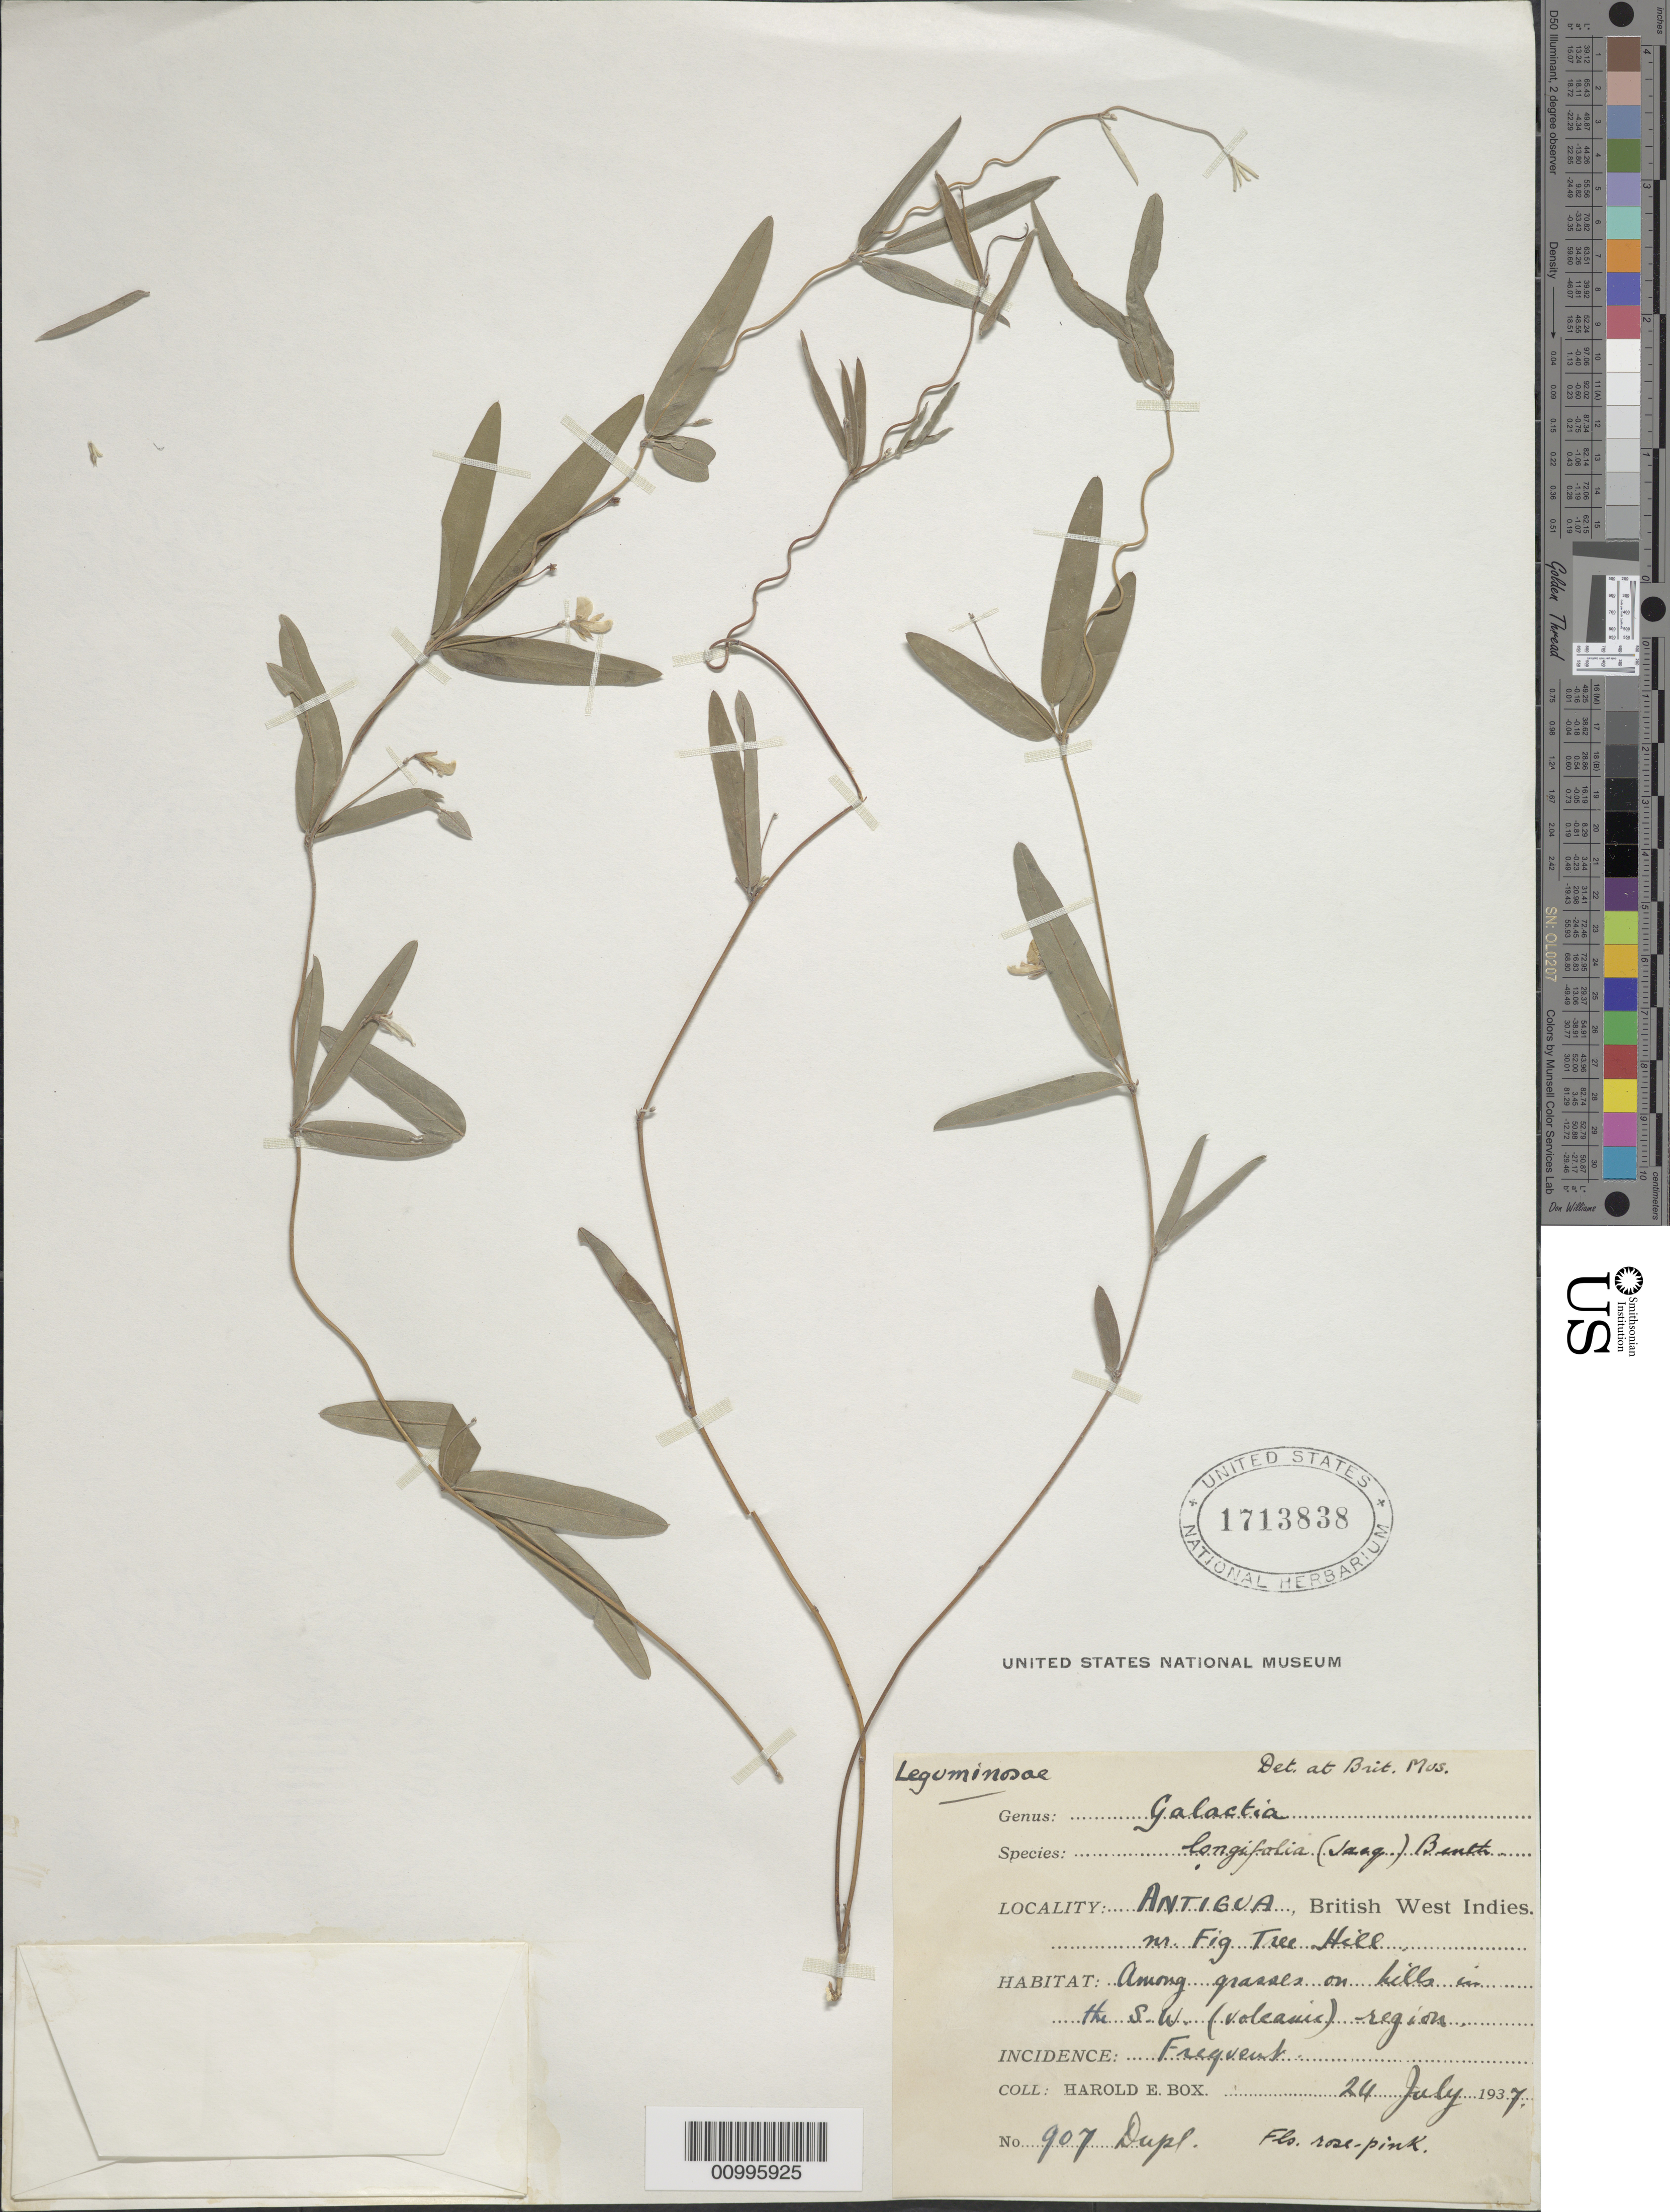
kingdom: Plantae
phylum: Tracheophyta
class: Magnoliopsida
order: Fabales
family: Fabaceae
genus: Galactia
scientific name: Galactia longifolia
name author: (Jacq.) Benth.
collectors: H. E. Box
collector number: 907 Dupl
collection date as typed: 24 Jul 1937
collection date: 1937-07-24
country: Antigua and Barbuda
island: Leeward Is.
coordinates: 0 N, 0 E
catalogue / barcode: US 1713838